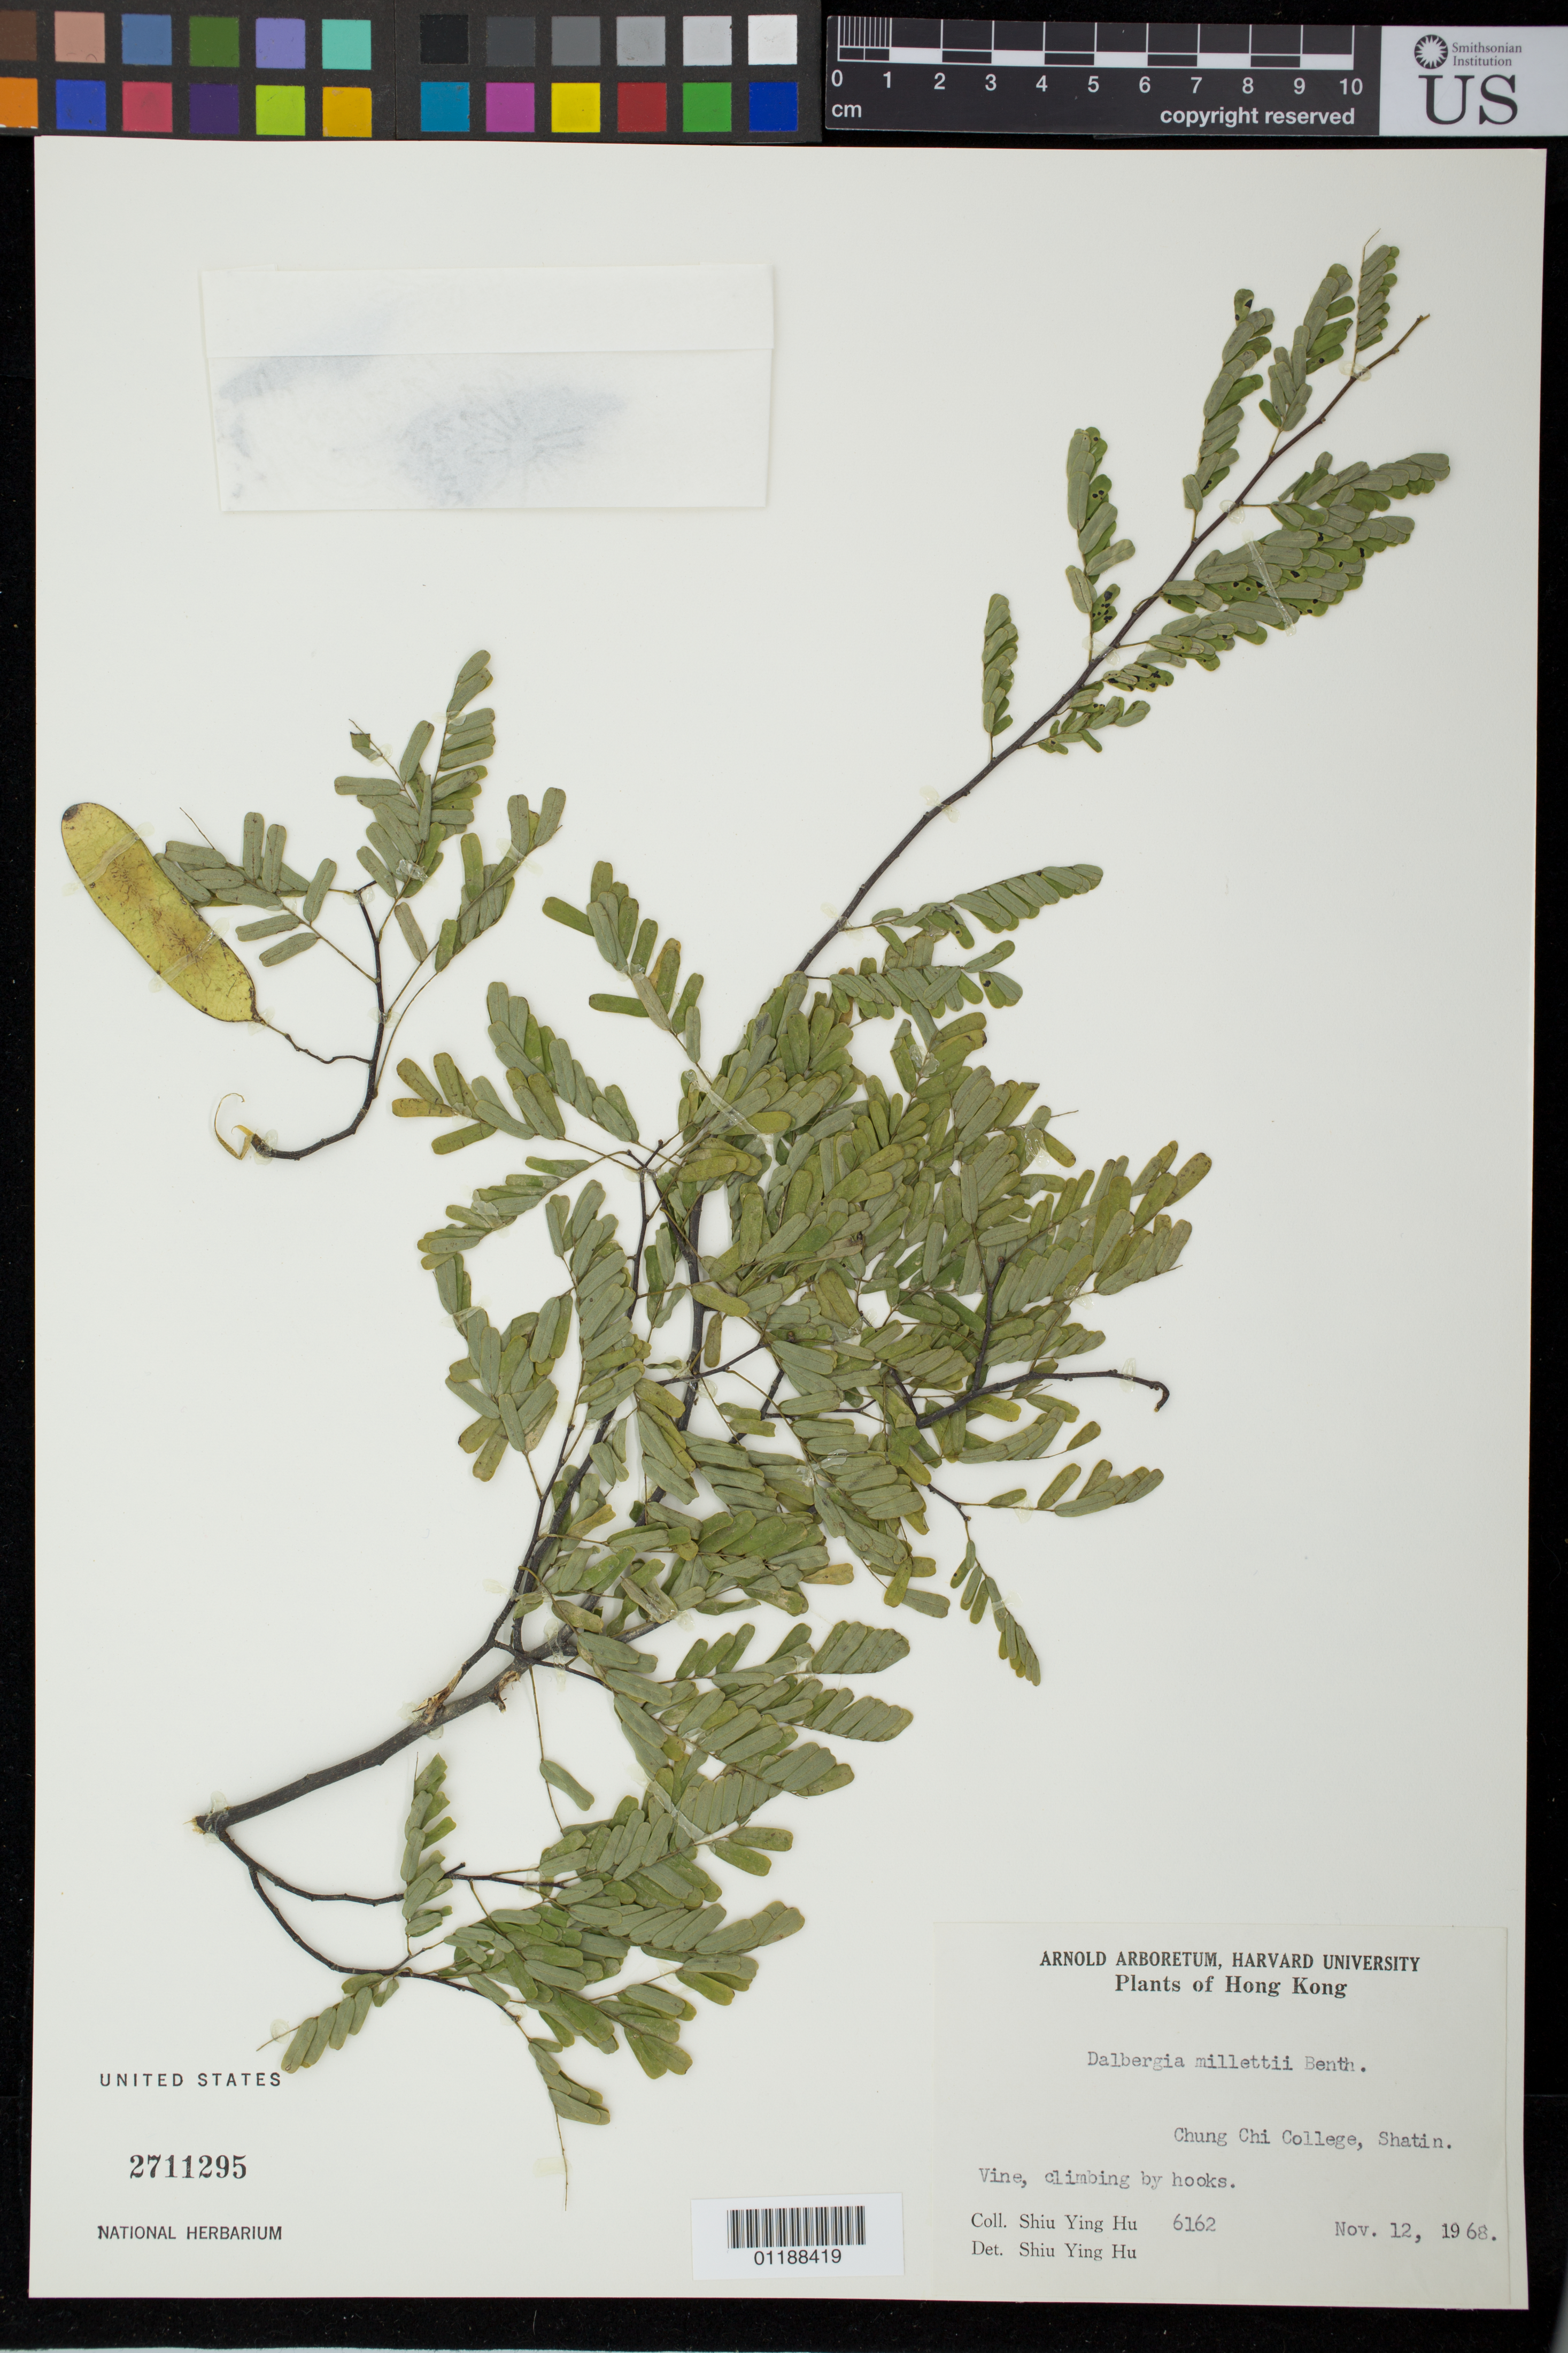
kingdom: Plantae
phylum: Tracheophyta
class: Magnoliopsida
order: Fabales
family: Fabaceae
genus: Dalbergia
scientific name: Dalbergia millettii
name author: Benth.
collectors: Y. Shiu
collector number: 6162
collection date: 1968-11-12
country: China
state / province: Hong Kong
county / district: Sha Tin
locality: Chung Chi College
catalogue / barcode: US 2711295